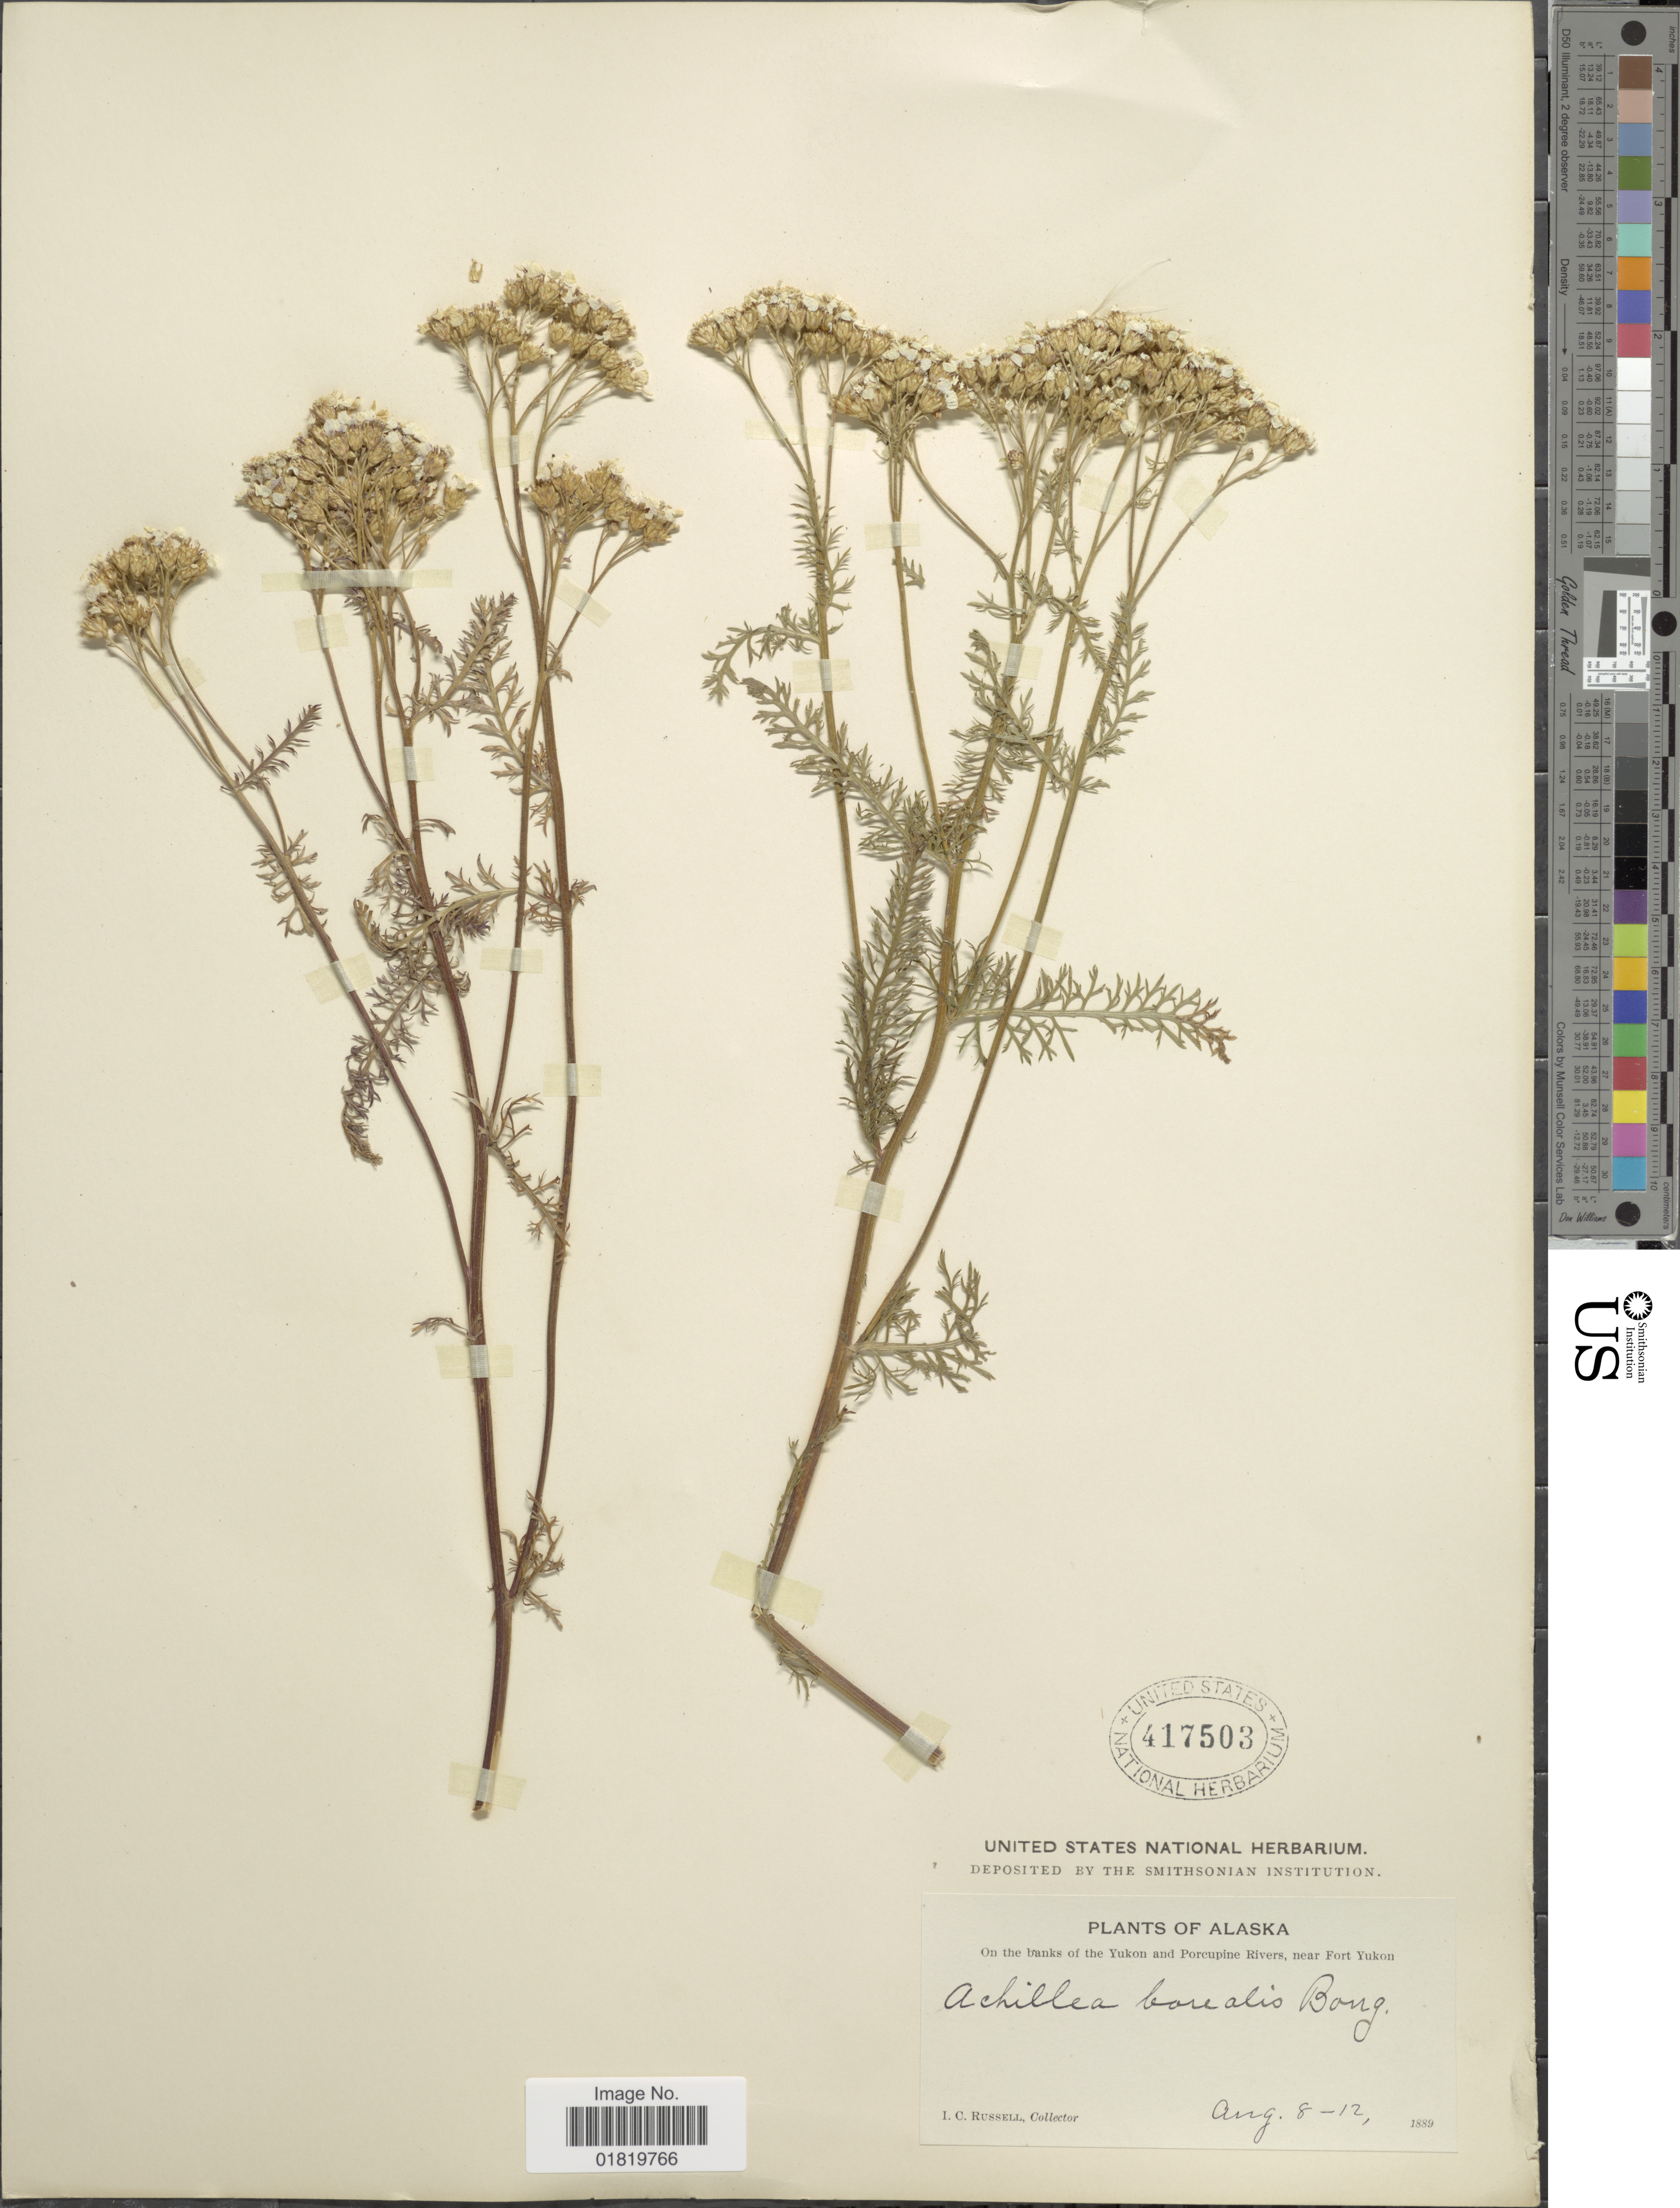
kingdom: Plantae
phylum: Tracheophyta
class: Magnoliopsida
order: Asterales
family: Asteraceae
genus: Achillea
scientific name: Achillea borealis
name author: Bong.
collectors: I. C. Russell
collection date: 1889-08-08/1889-08-12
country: United States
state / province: Alaska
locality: On the banks of the Yukon and Porcupine Rivers, near Fort Yukon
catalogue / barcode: US 417503